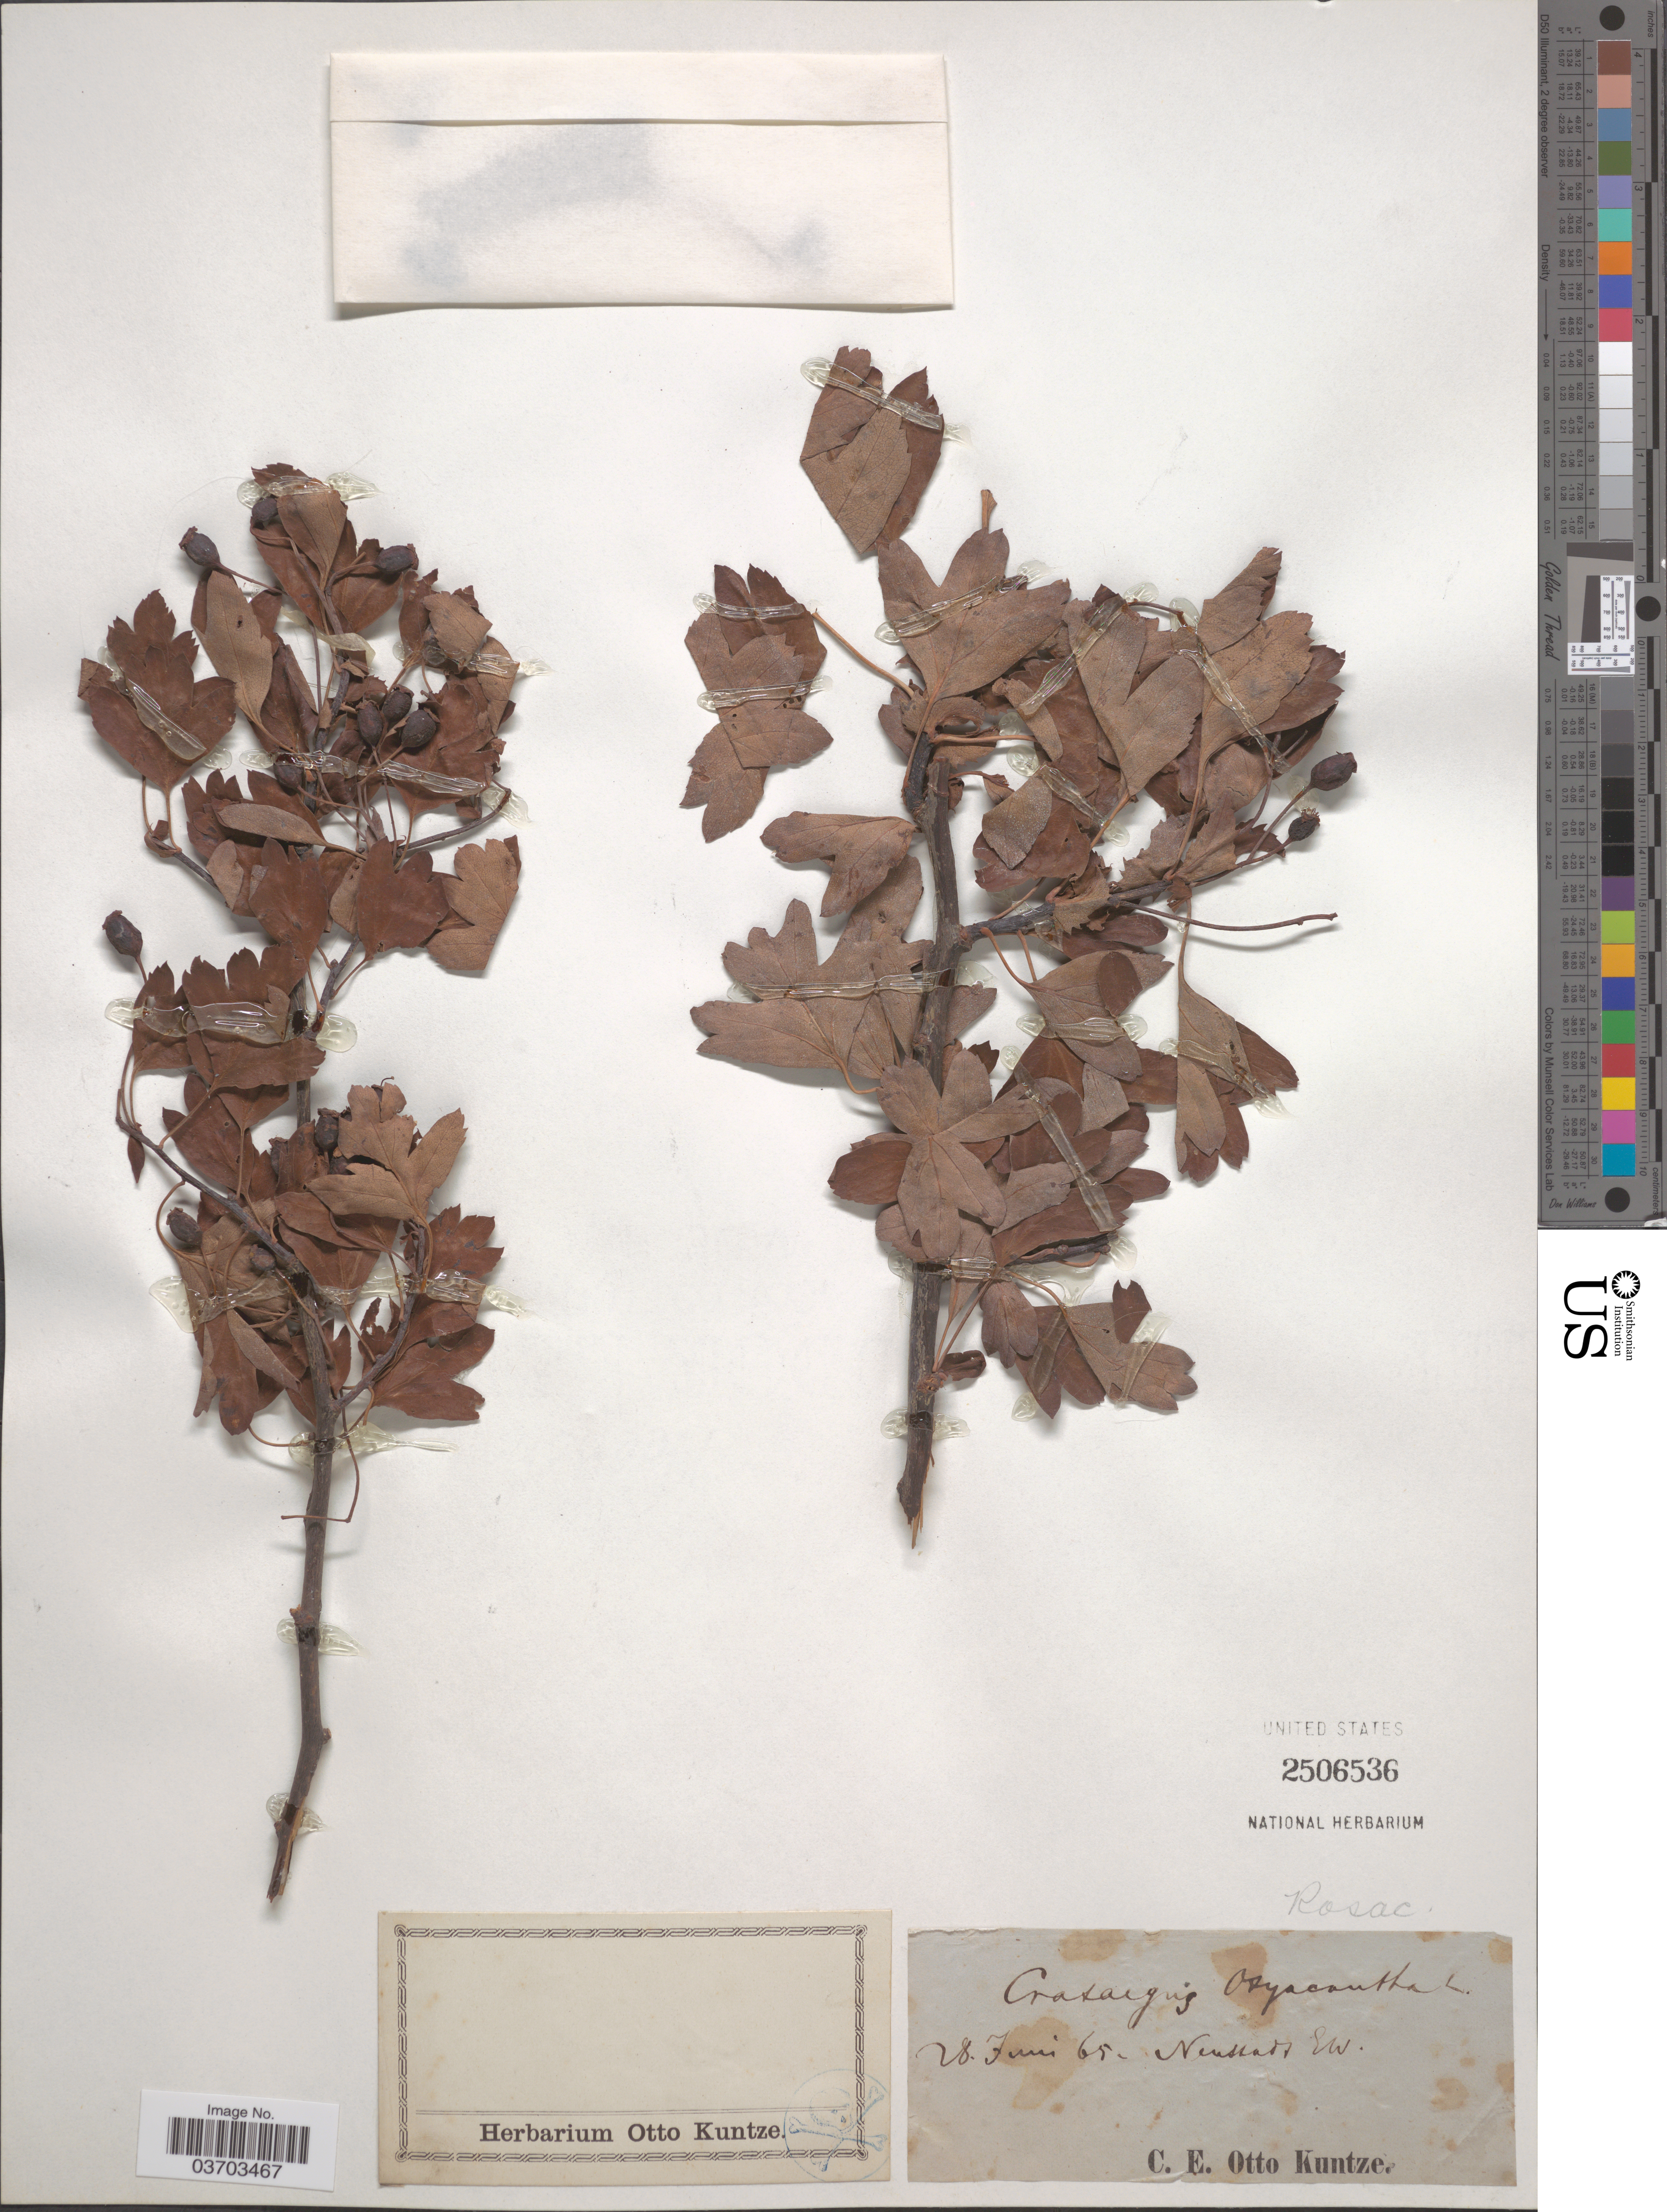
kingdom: Plantae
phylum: Tracheophyta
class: Magnoliopsida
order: Rosales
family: Rosaceae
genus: Crataegus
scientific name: Crataegus rhipidophylla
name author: Gand.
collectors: C.E.O. Kuntze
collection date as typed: Transcribed d/m/y: 28/6/65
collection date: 1865-06-28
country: Germany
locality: Neustadt.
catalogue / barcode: US 2506536